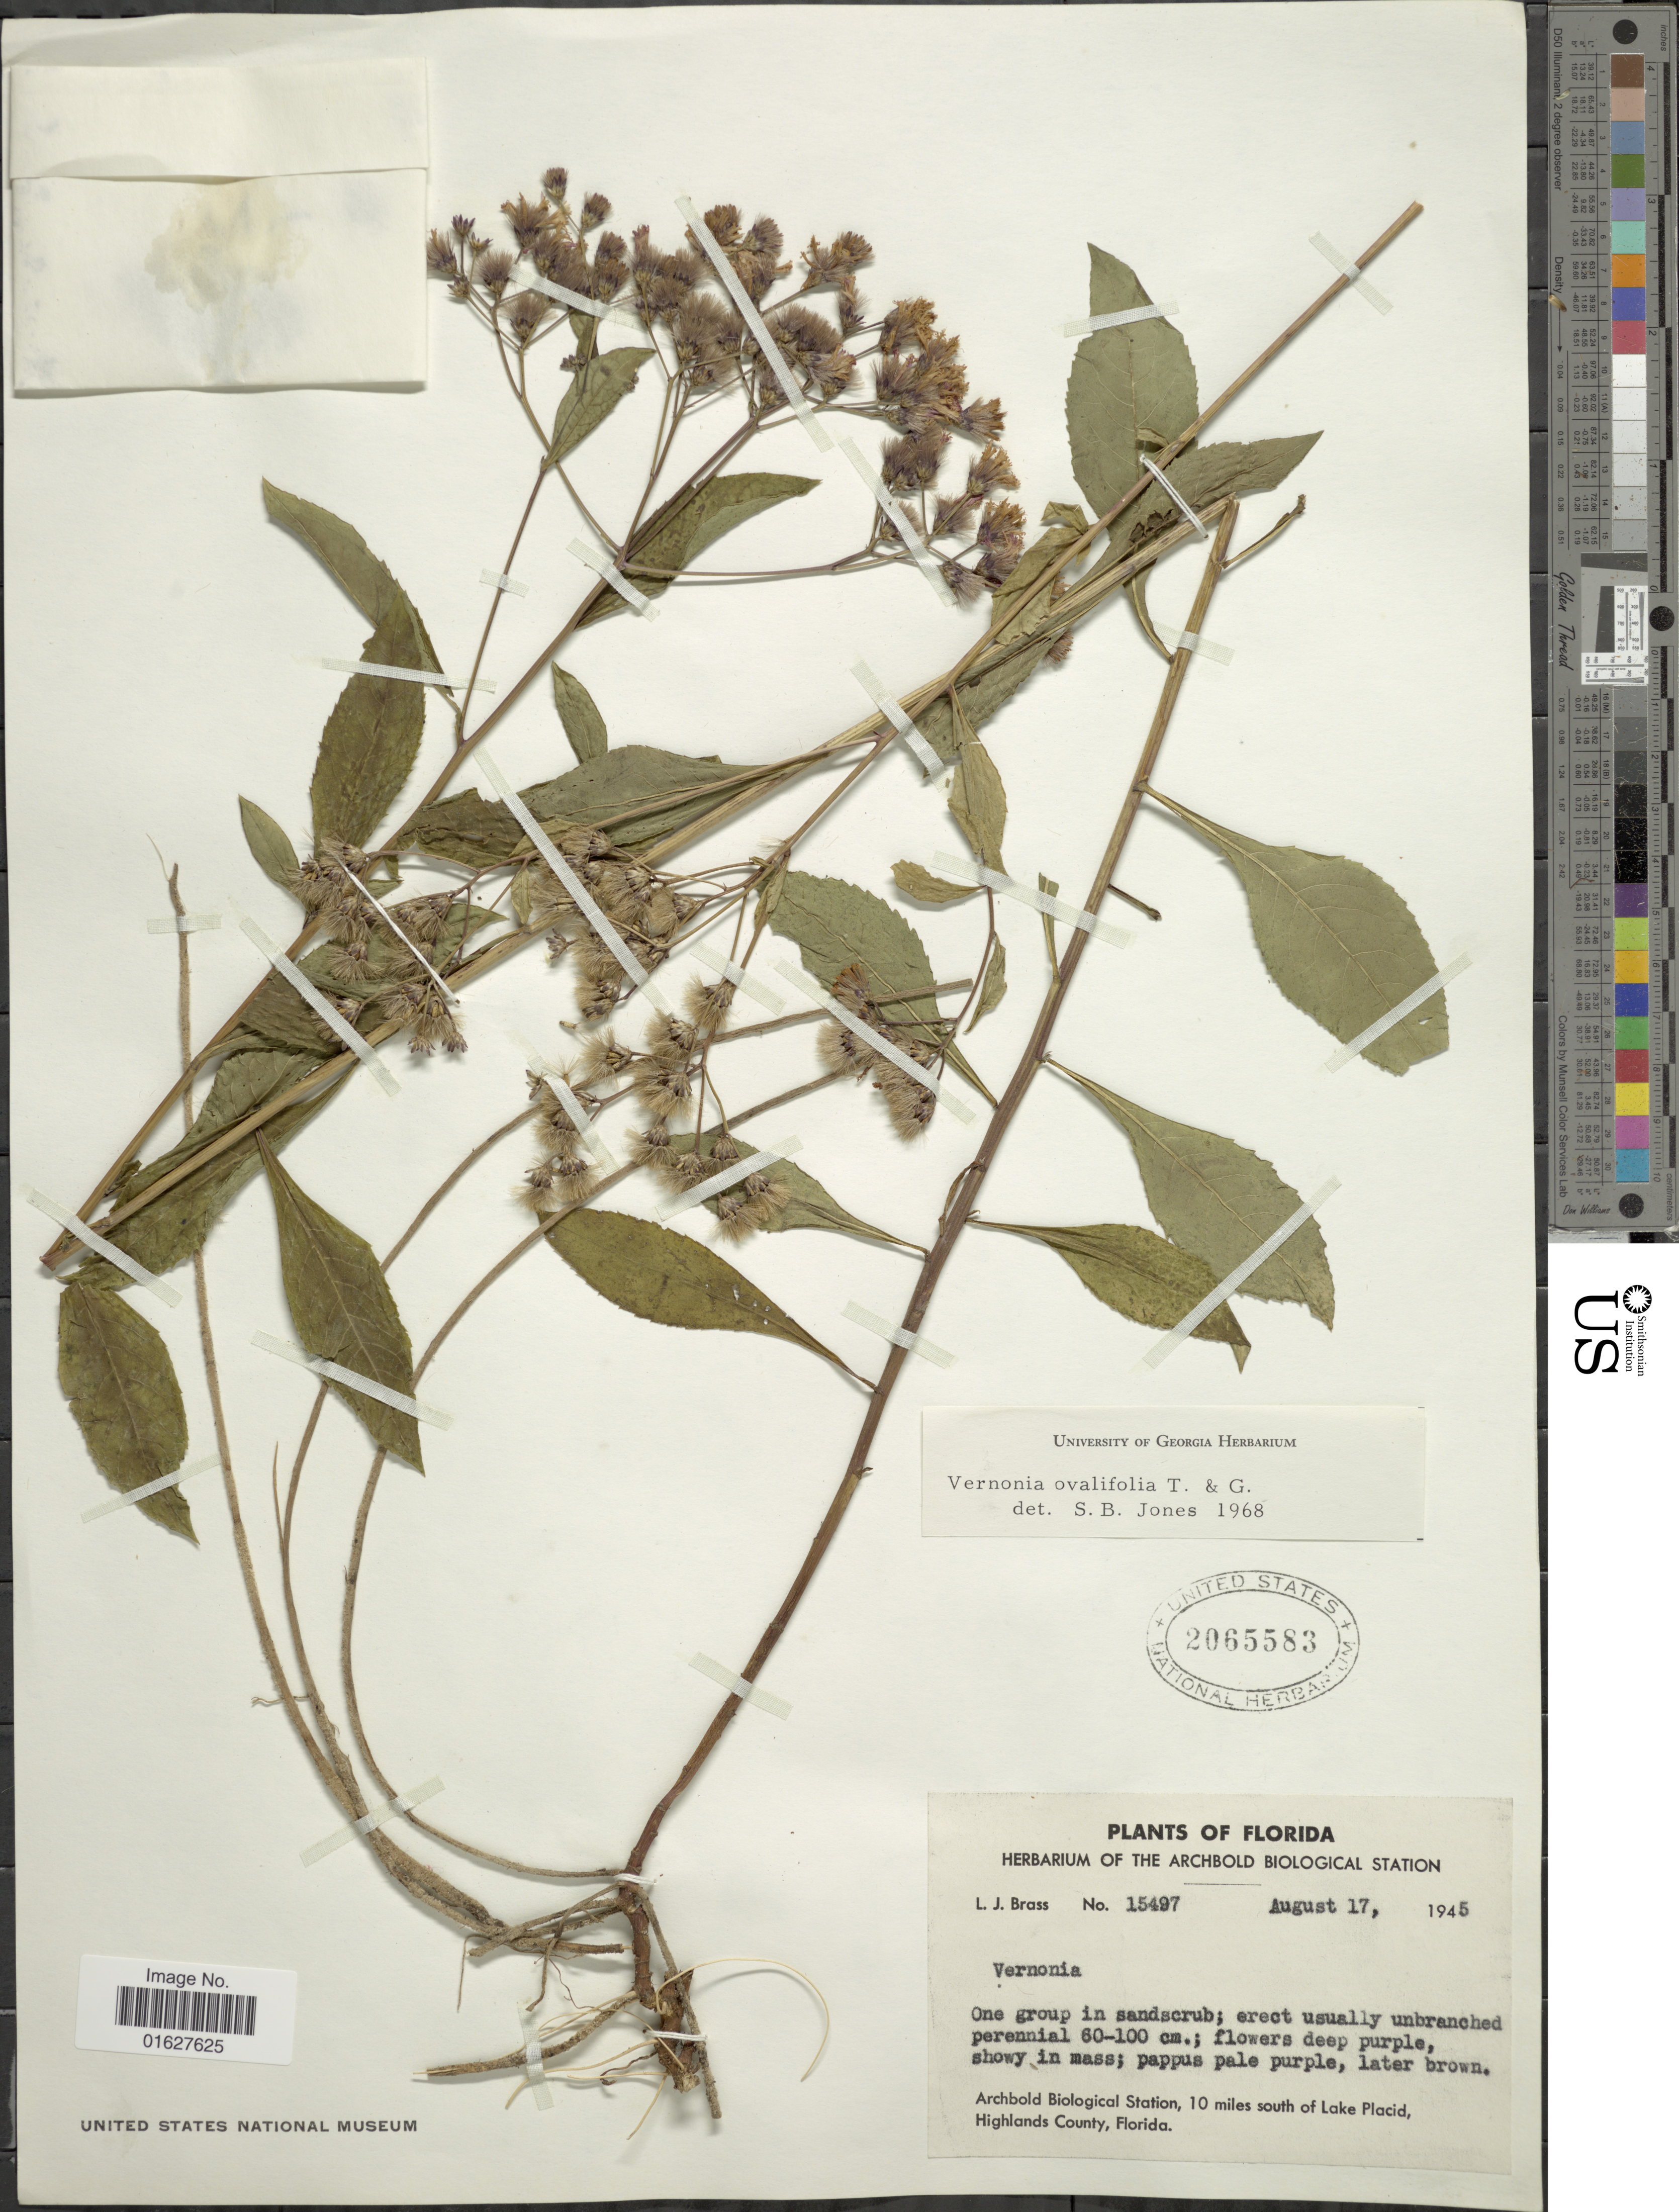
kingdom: Plantae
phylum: Tracheophyta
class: Magnoliopsida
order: Asterales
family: Asteraceae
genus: Vernonia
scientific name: Vernonia gigantea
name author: (Walter) Trel.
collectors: L. J. Brass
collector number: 15497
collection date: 1945-08-17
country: United States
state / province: Florida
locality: Florida. Archibald Biological Station, 10 miles south of Lake Placid, Highlands County, Florida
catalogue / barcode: US 2065583